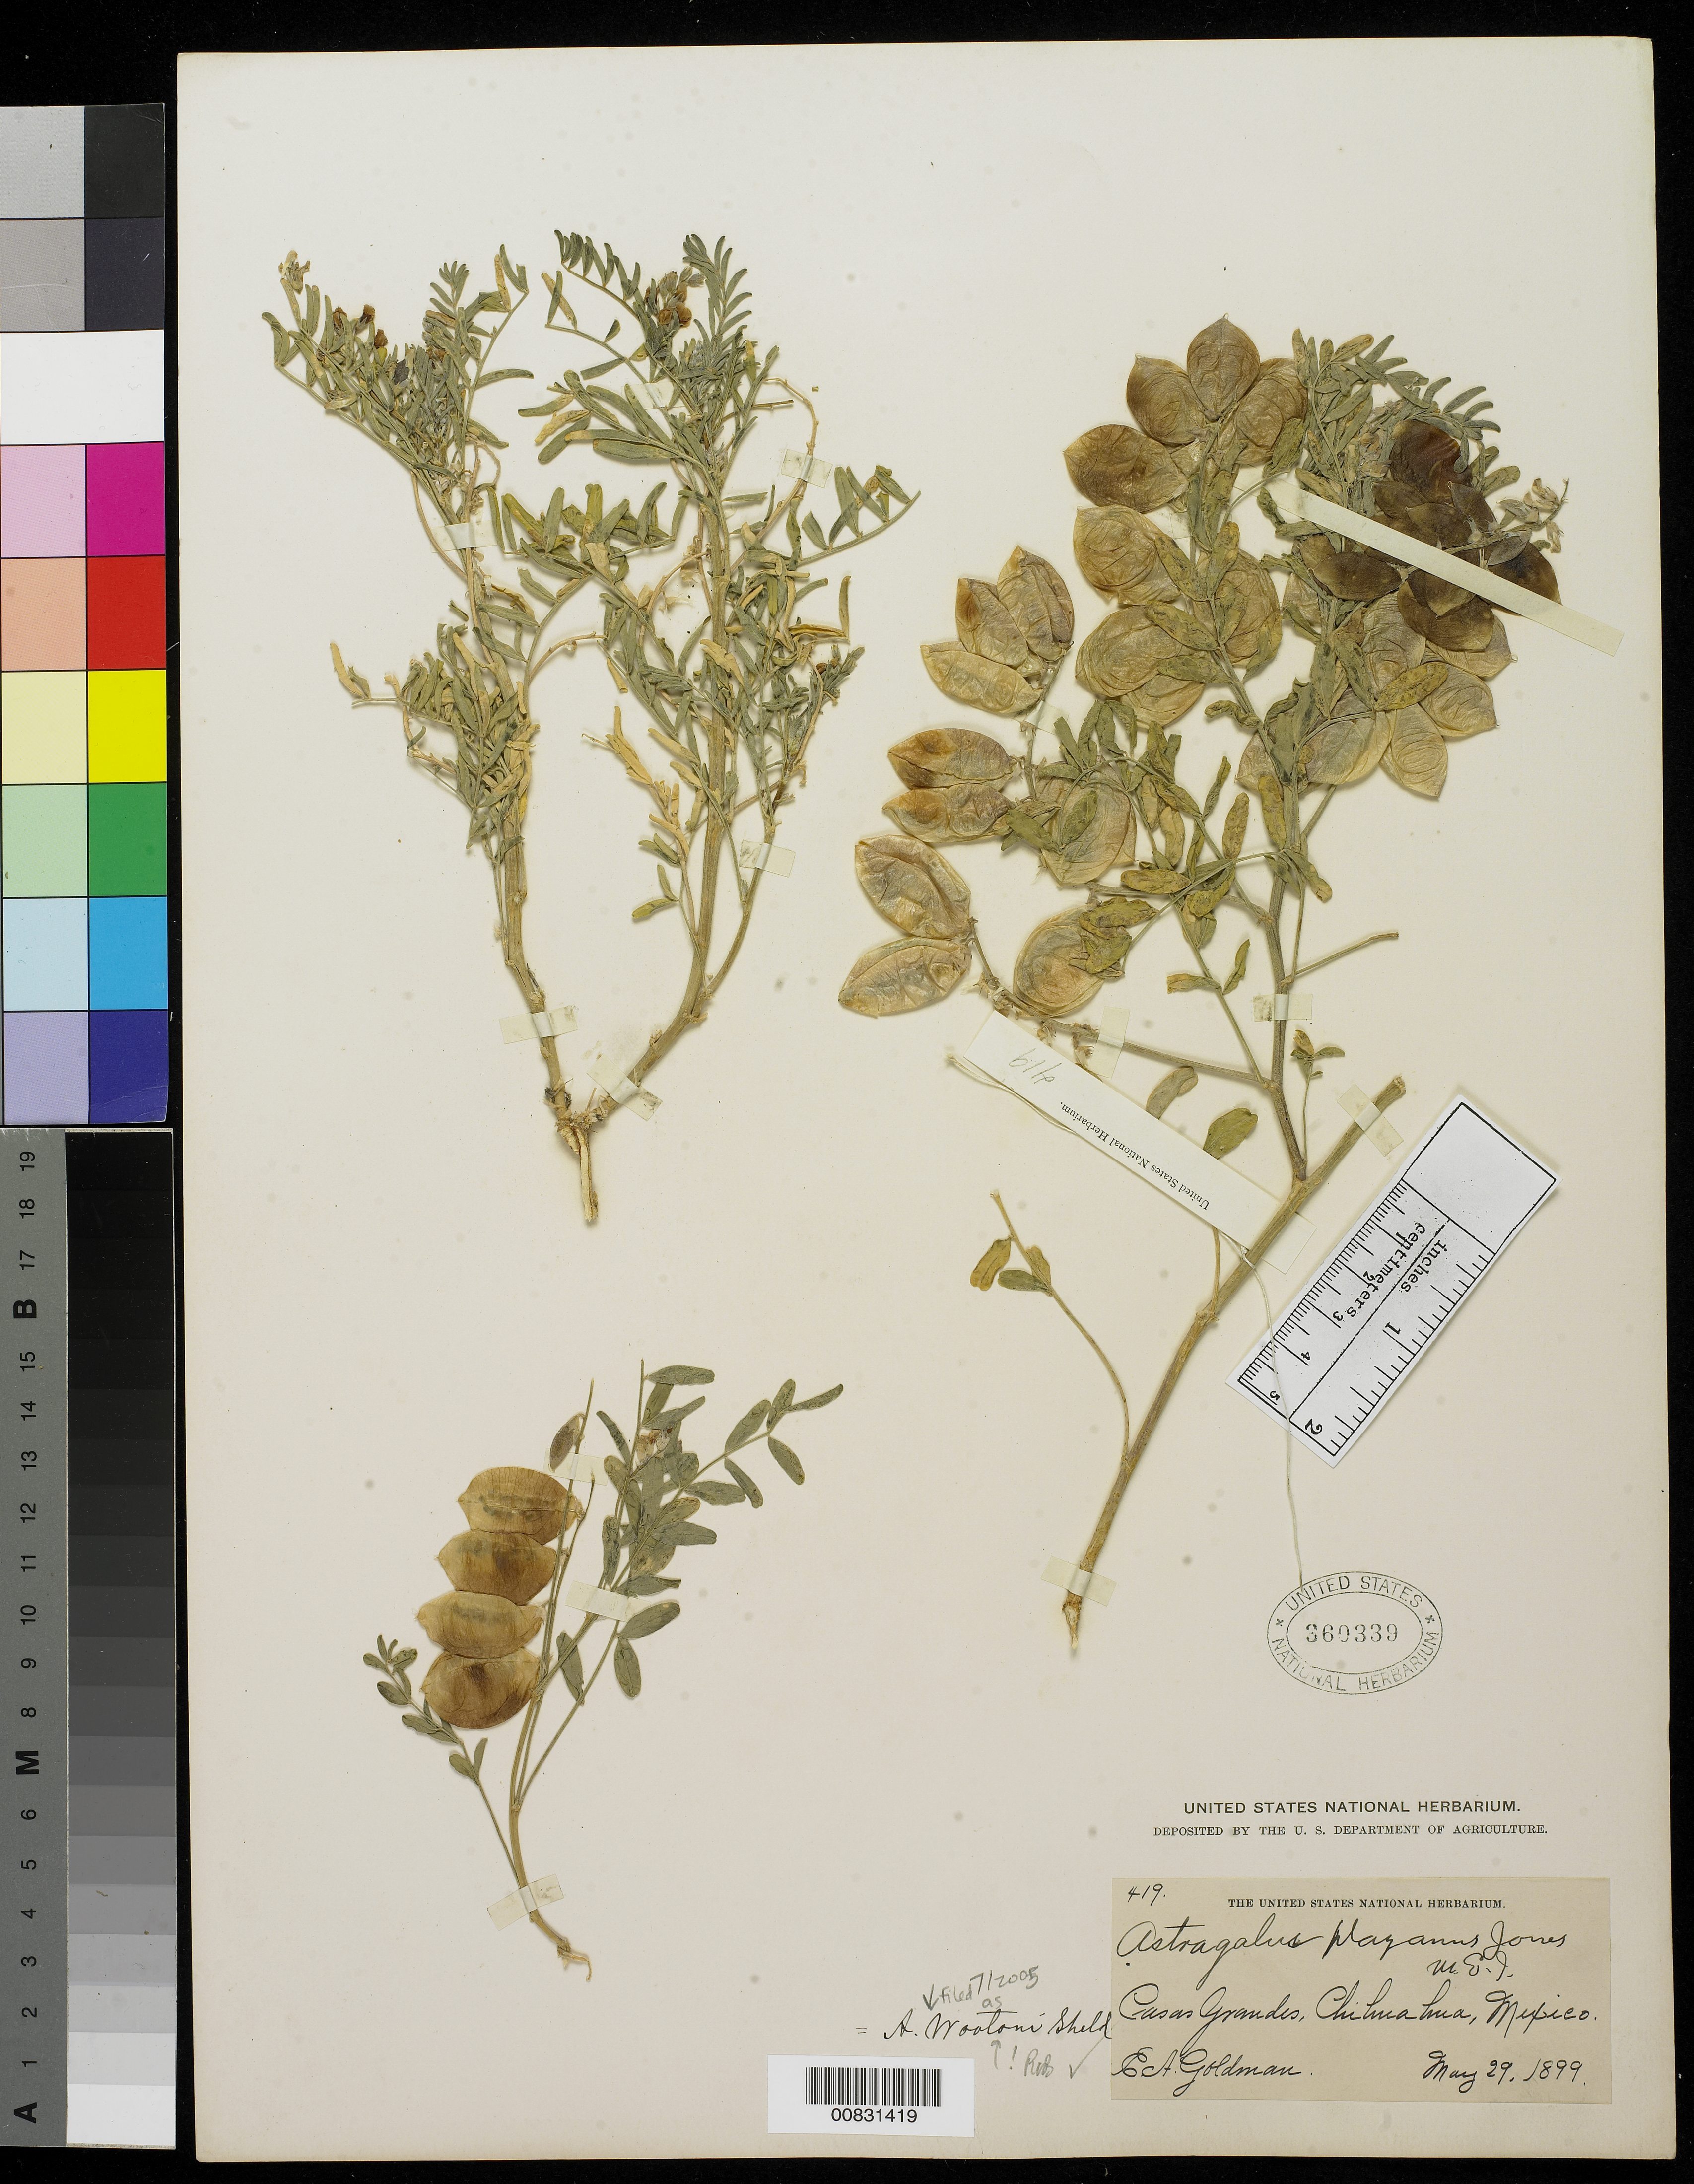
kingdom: Plantae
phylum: Tracheophyta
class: Magnoliopsida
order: Fabales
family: Fabaceae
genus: Astragalus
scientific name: Astragalus wootonii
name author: E. Sheld.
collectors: E. A. Goldman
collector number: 419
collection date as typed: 29 May 1899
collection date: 1899-05-29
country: Mexico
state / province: Chihuahua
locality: Casas Grandes, Chihuahua.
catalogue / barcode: US 360339